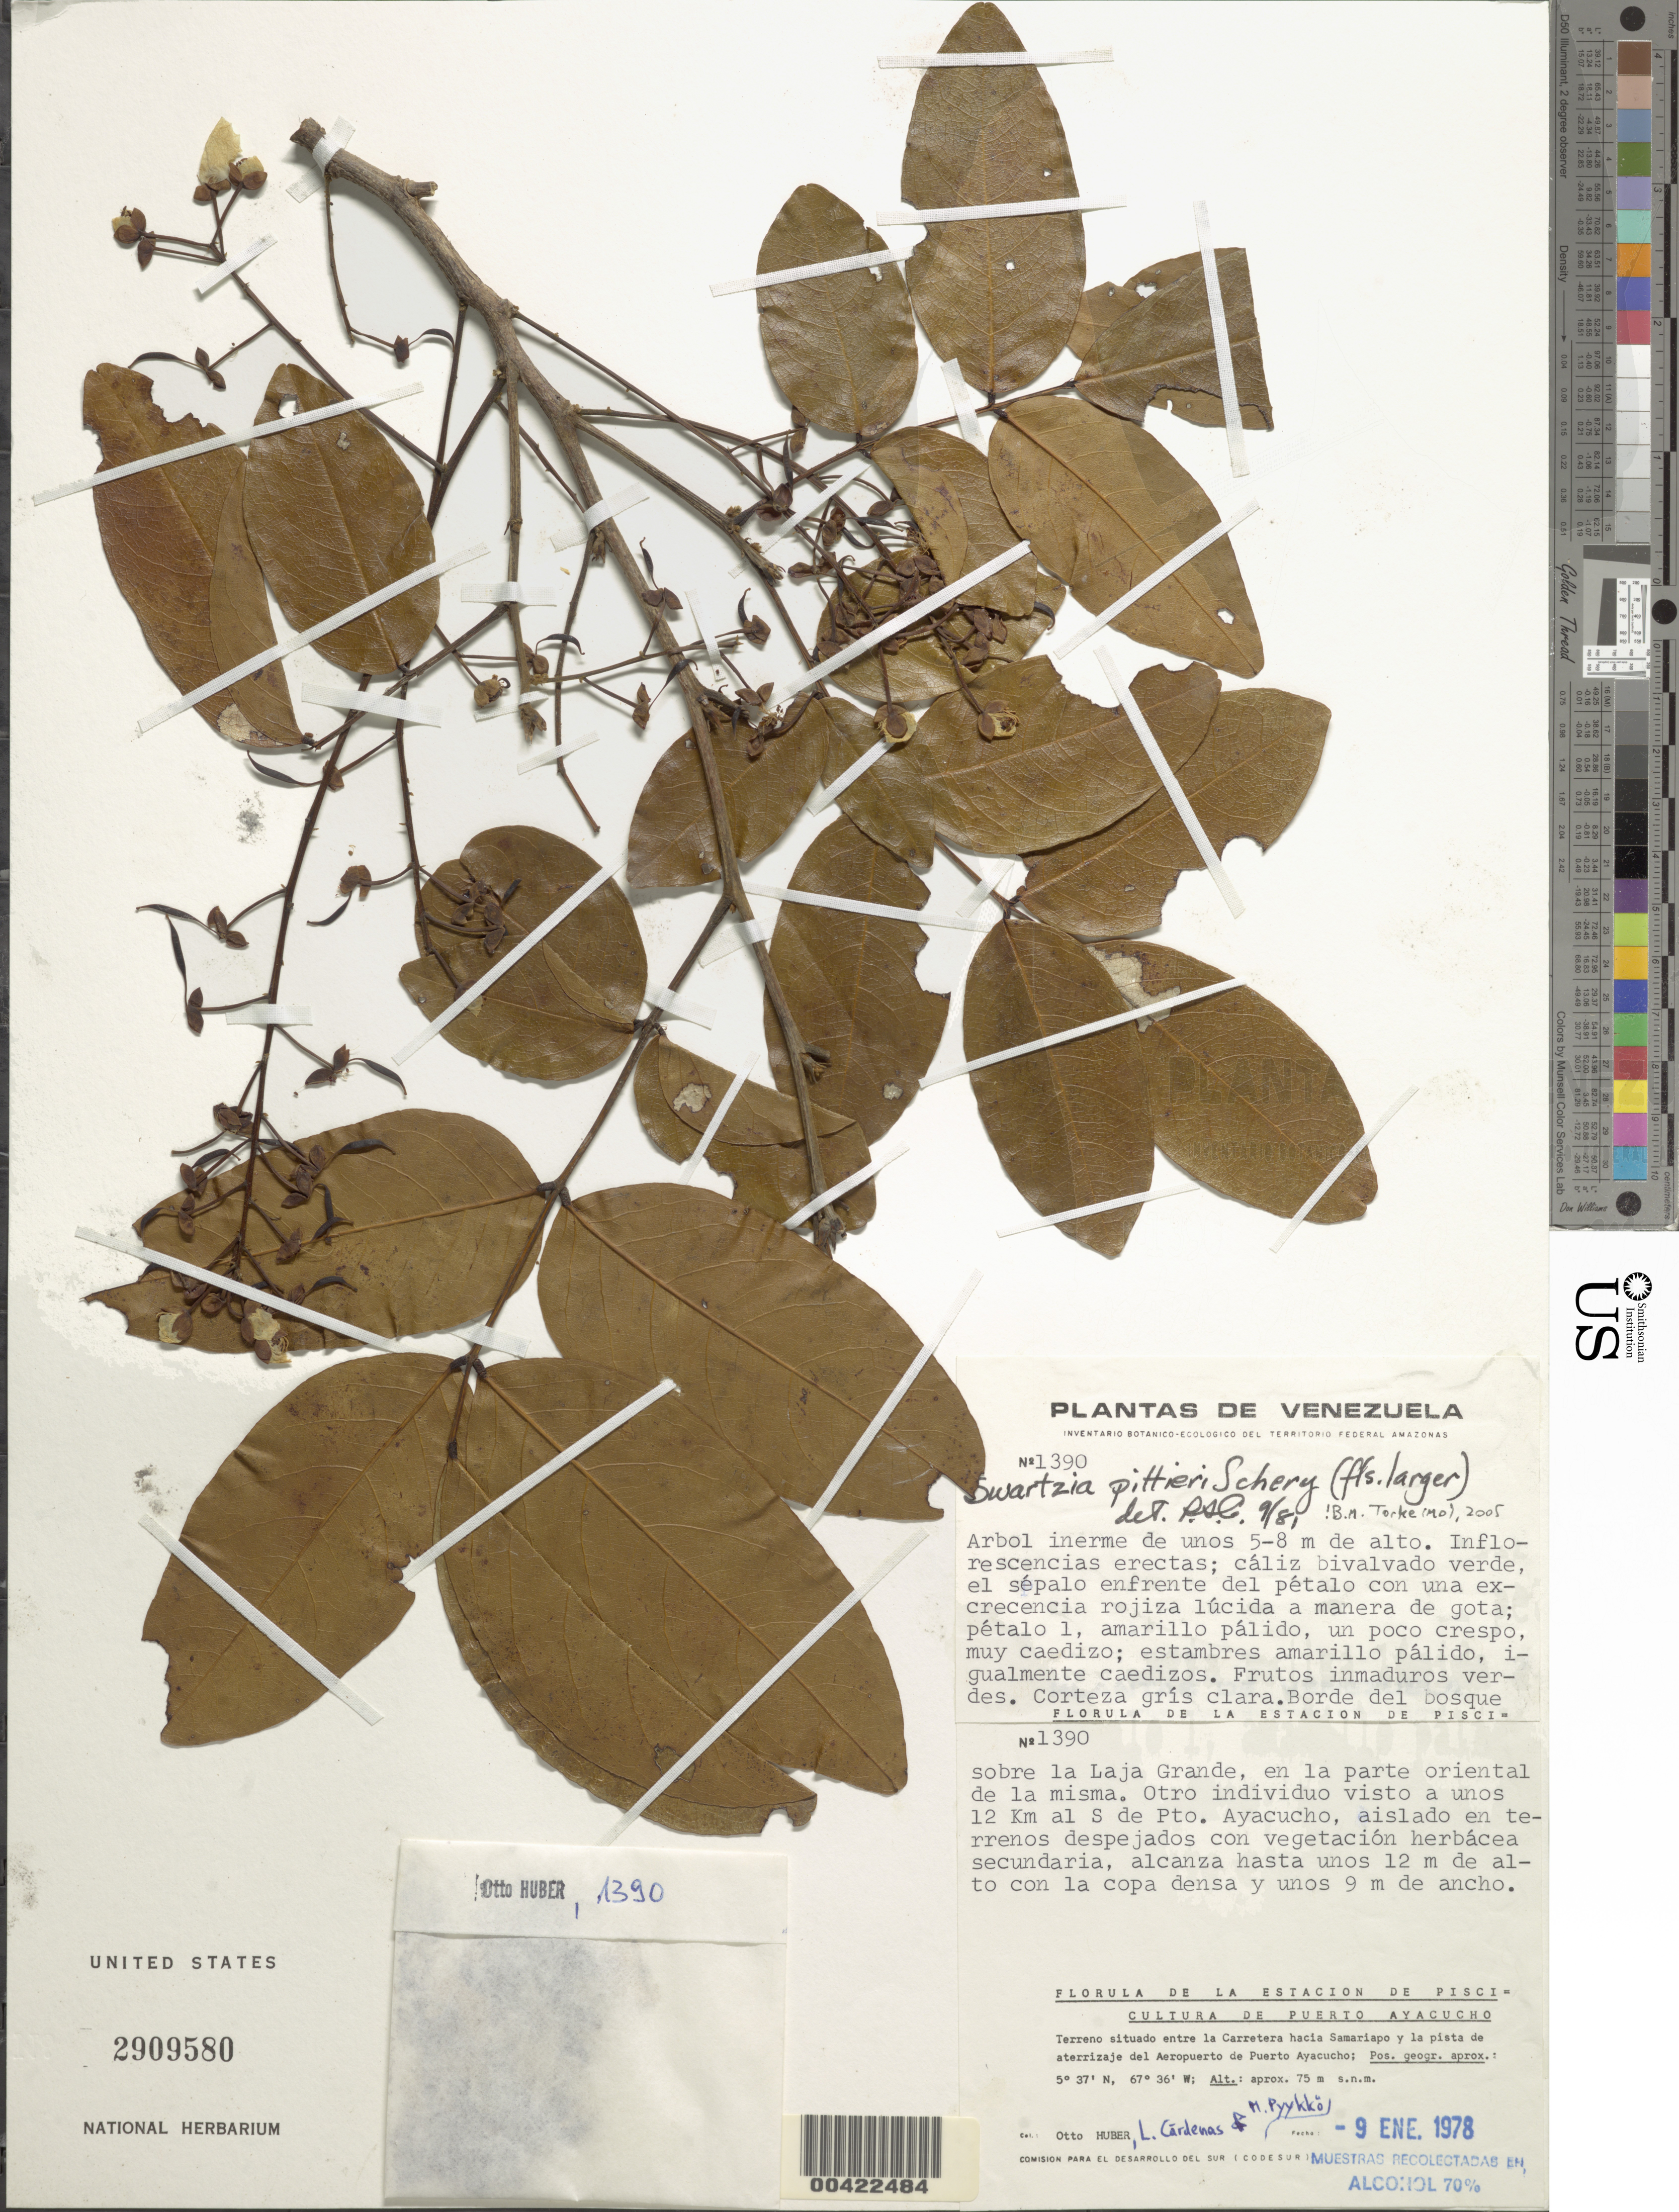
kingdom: Plantae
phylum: Tracheophyta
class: Magnoliopsida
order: Fabales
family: Fabaceae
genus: Swartzia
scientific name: Swartzia pittieri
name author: Schery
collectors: O. Huber, L. Cárdenas & M. Pyykko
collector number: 1390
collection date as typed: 09 Jan 1978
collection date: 1978-01-09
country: Venezuela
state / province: Amazonas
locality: Entre la carretera hacia samariapo y la pista de aterrizaje del aeropuerto de puerto ayacucho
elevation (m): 75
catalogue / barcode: US 2909580